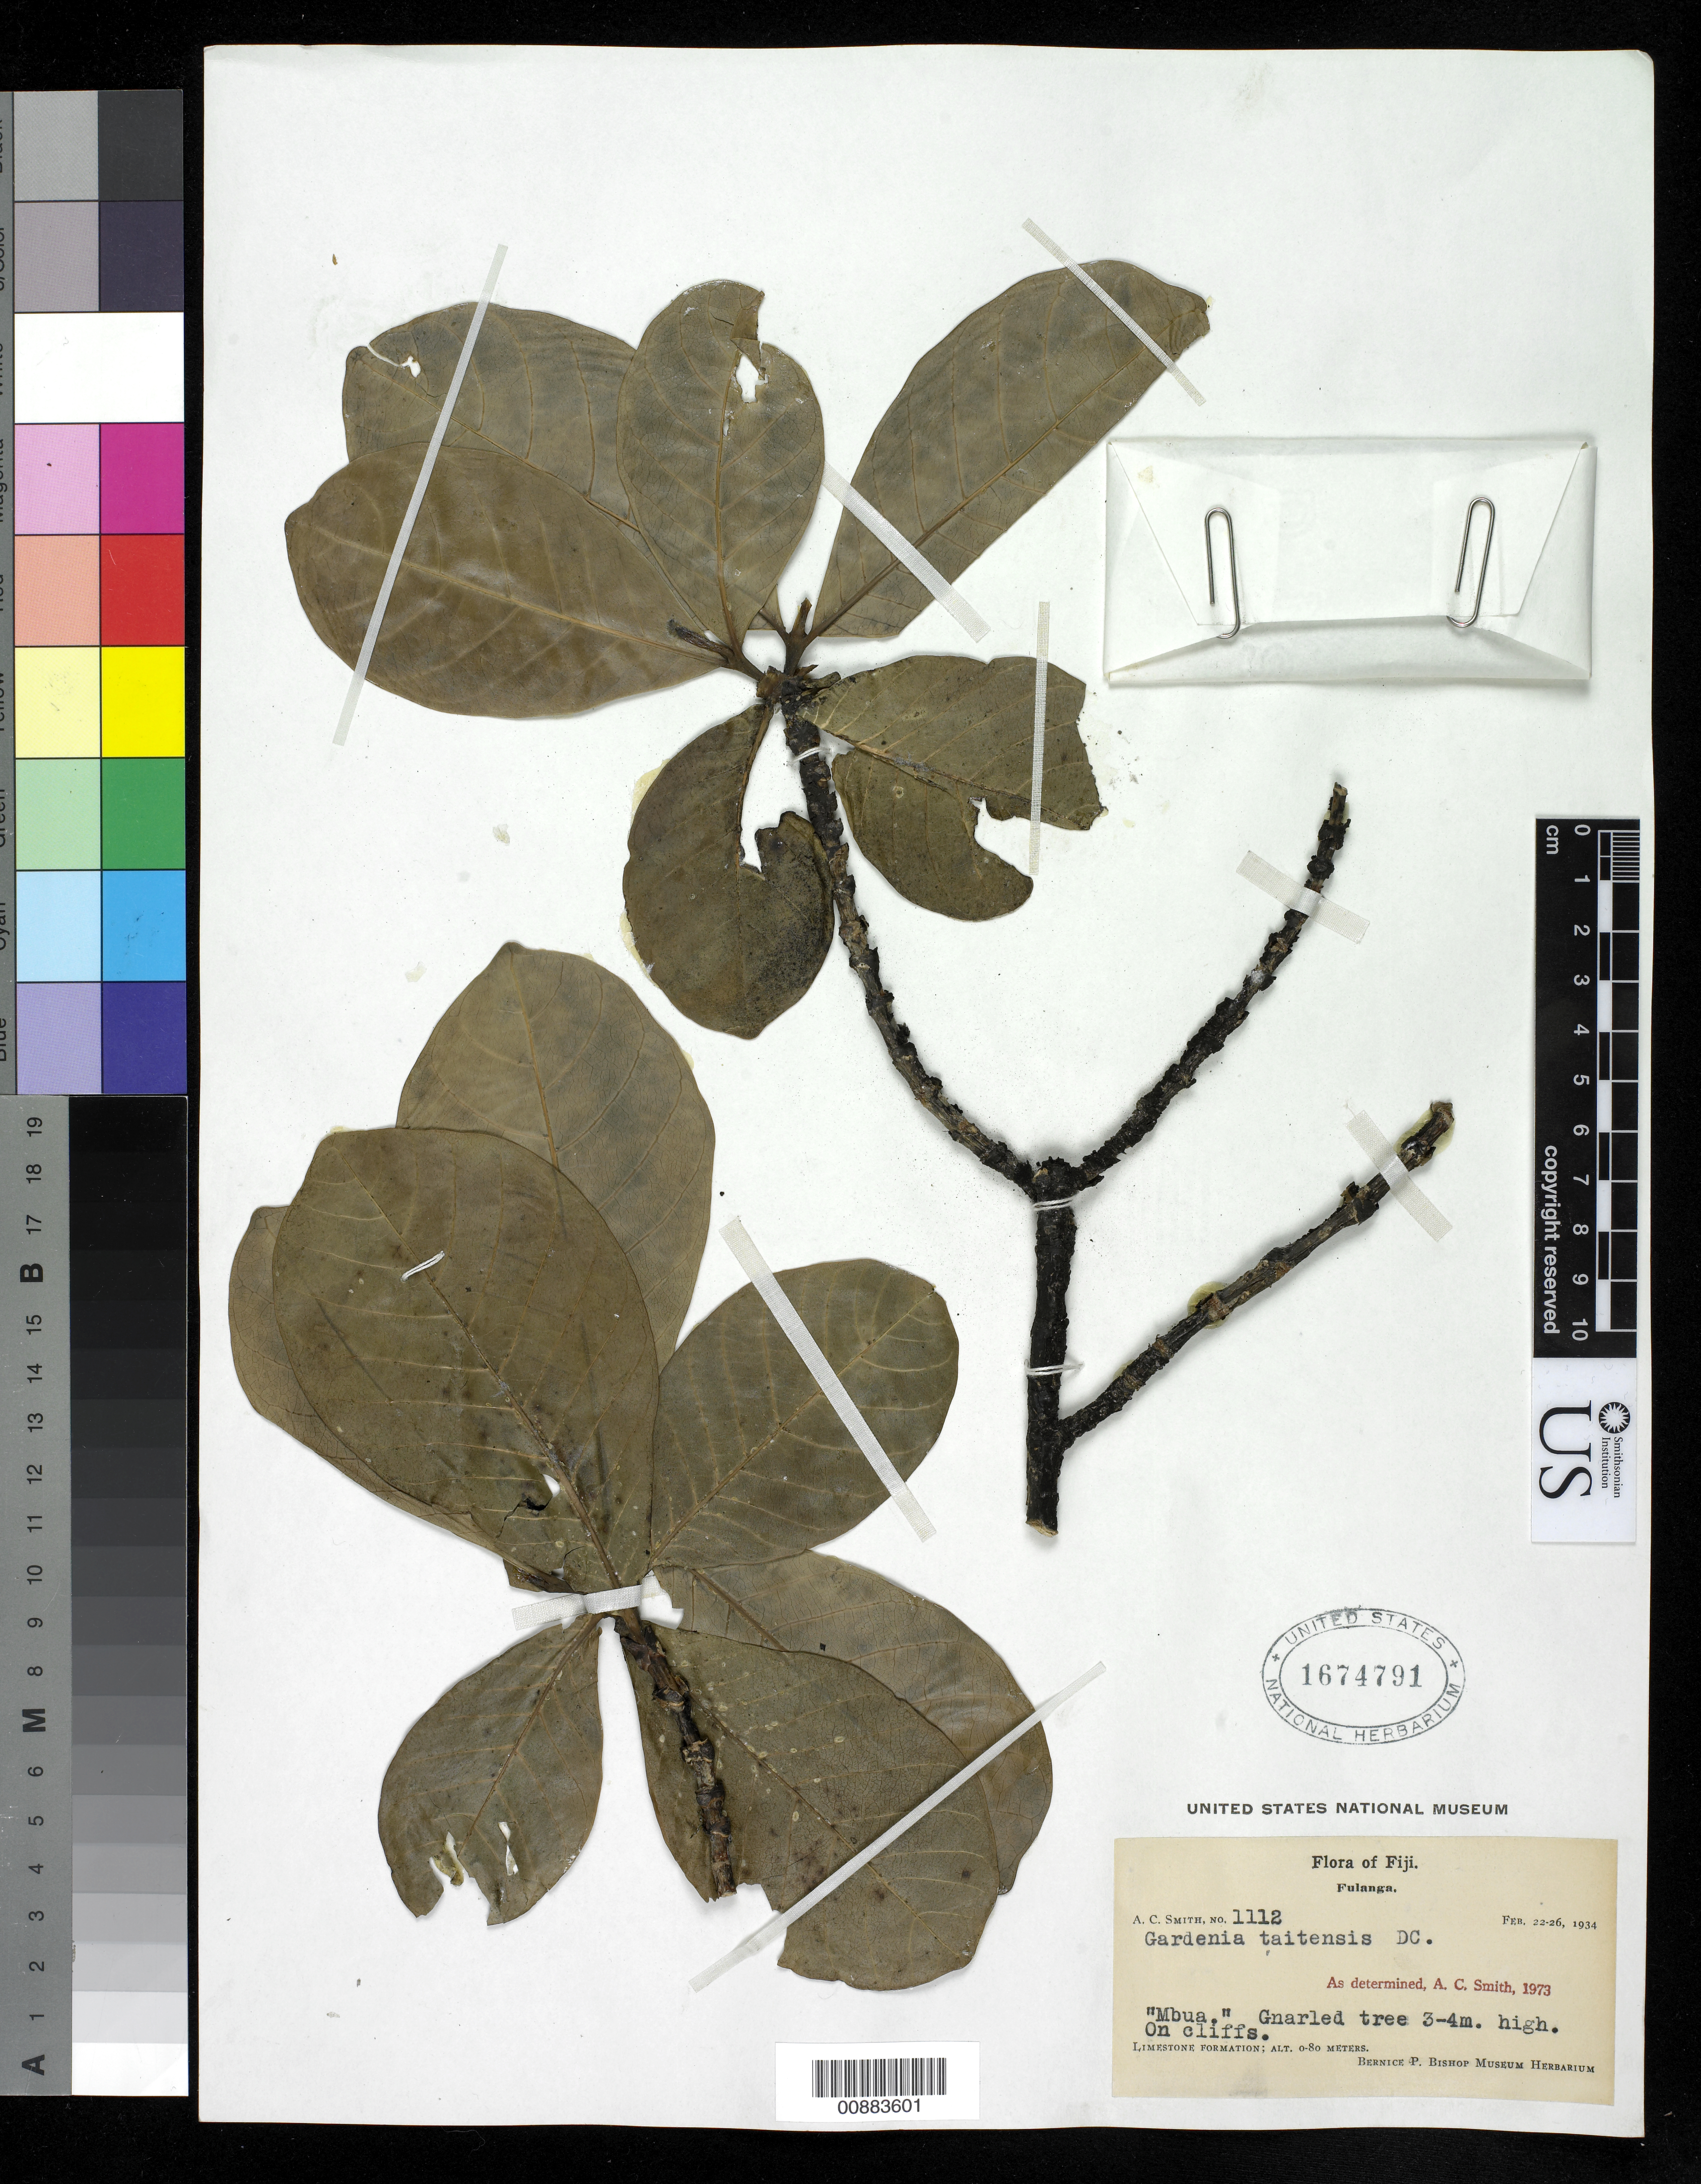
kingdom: Plantae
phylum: Tracheophyta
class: Magnoliopsida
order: Gentianales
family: Rubiaceae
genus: Gardenia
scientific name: Gardenia taitensis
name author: DC.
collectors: C. A. Smith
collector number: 1112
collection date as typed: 22 Feb 1934 to 26 Feb 1934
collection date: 1934-02-22/1934-02-26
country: Fiji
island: Fulaga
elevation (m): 0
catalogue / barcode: US 1674791